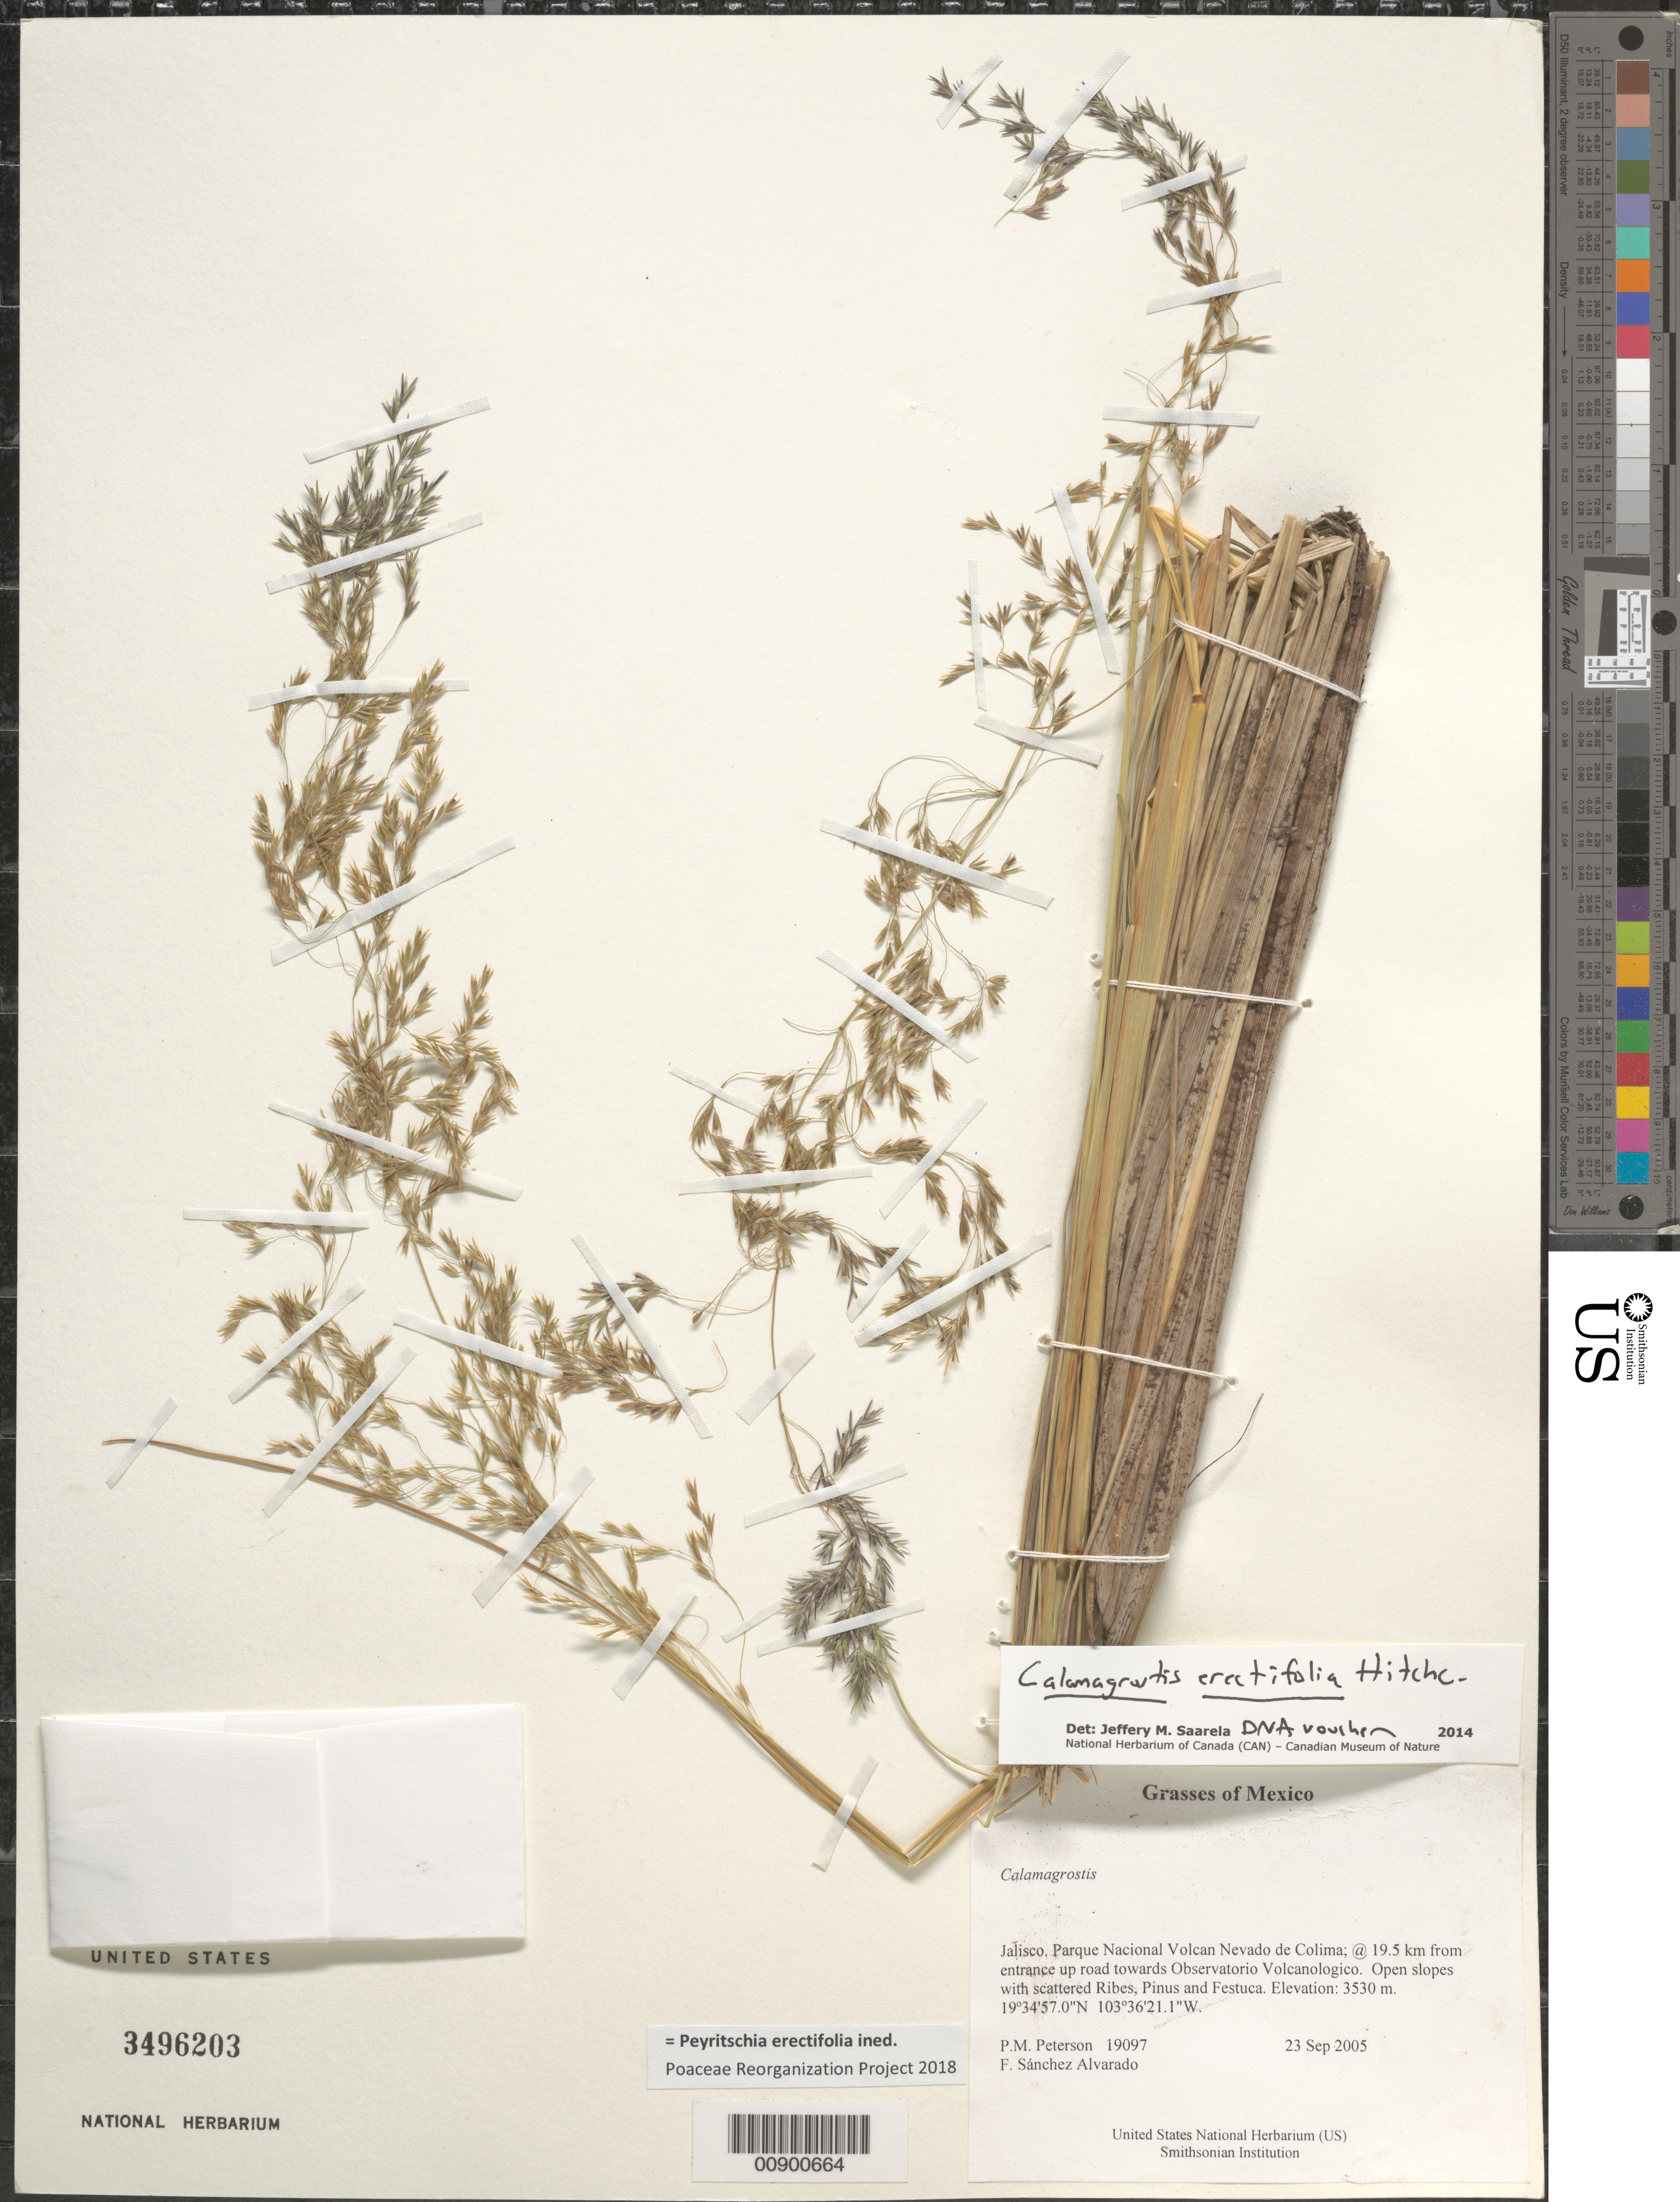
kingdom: Plantae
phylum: Tracheophyta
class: Liliopsida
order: Poales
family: Poaceae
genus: Peyritschia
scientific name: Peyritschia erectifolia ined.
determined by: Poaceae Reorganization Project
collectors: P. M. Peterson & F. Sánchez Alvarado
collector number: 19097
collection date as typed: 23 Sep 2005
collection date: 2005-09-23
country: Mexico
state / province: Jalisco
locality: Parque Nacional Volcan Nevado de Colima; @ 19.5 km from entrance up road towards Observatorio Volcanologico. Open slopes with scattered Ribes, Pinus and Festuca.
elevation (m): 3530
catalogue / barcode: US 3496203